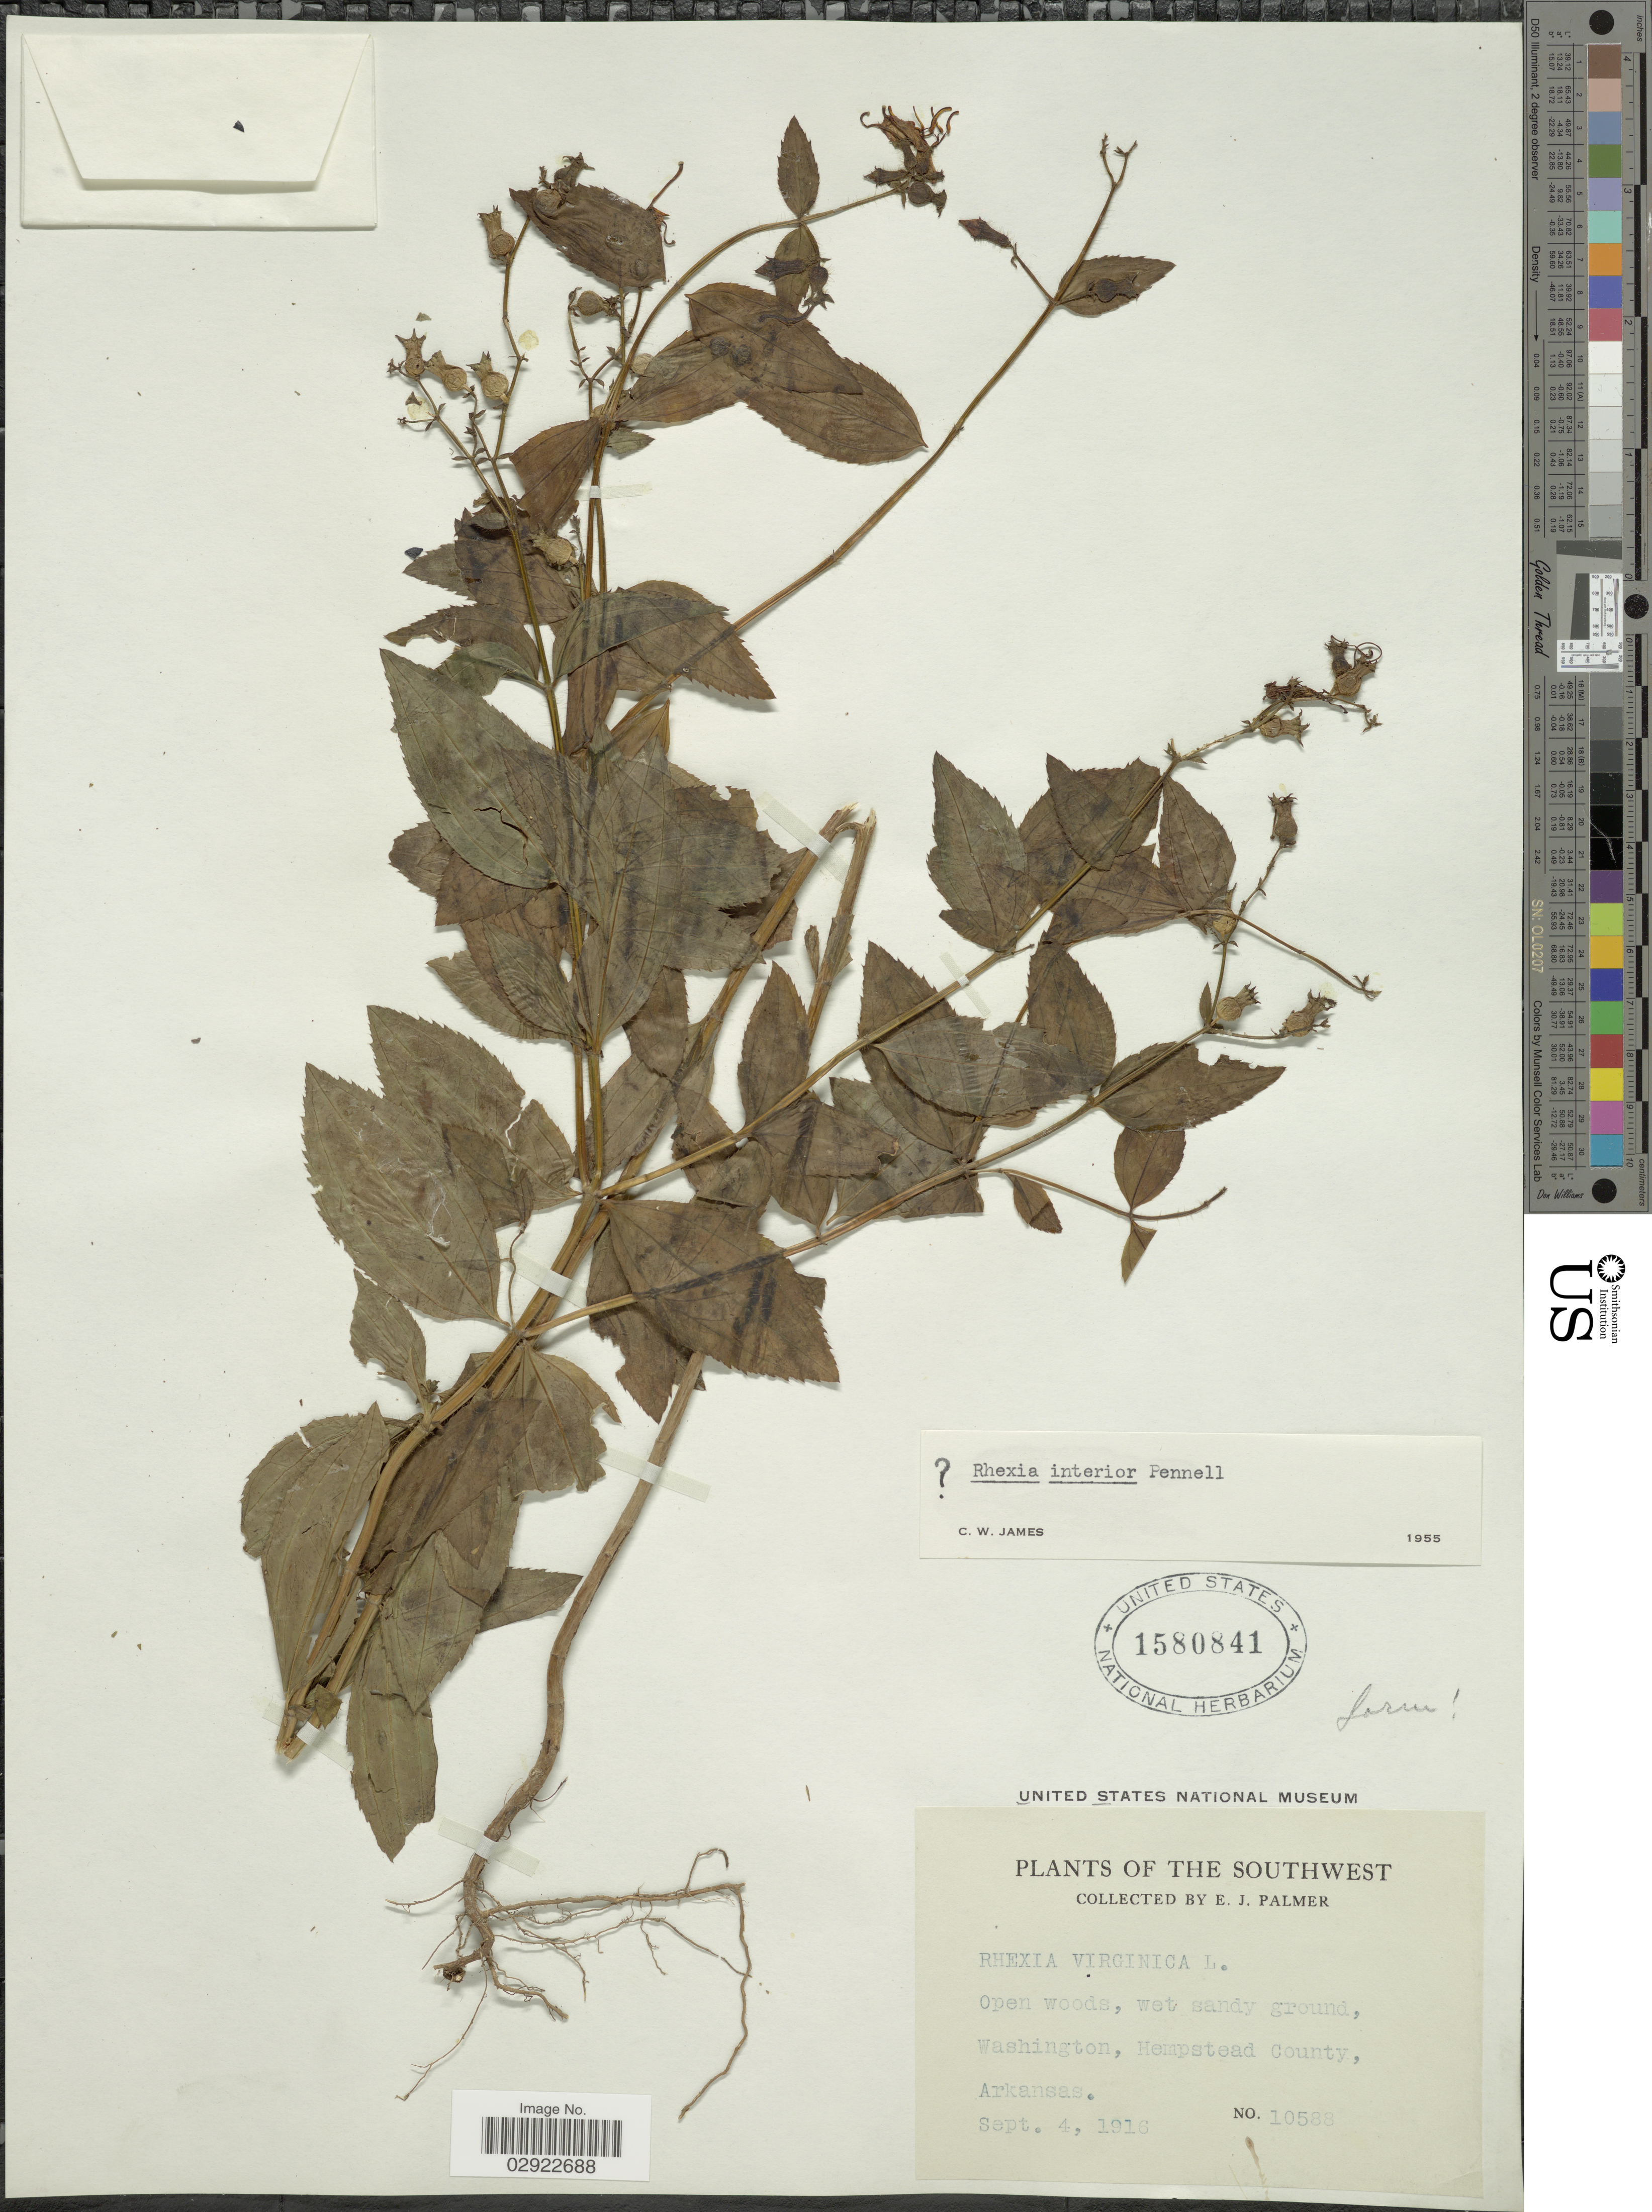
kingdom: Plantae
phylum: Tracheophyta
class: Magnoliopsida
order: Myrtales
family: Melastomataceae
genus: Rhexia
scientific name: Rhexia interior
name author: Pennell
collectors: E. J. Palmer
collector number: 10588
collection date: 1916-09-04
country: United States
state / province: Arkansas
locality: The Southwest. Washington, Hempstead County, Arkansas.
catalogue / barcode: US 1580841